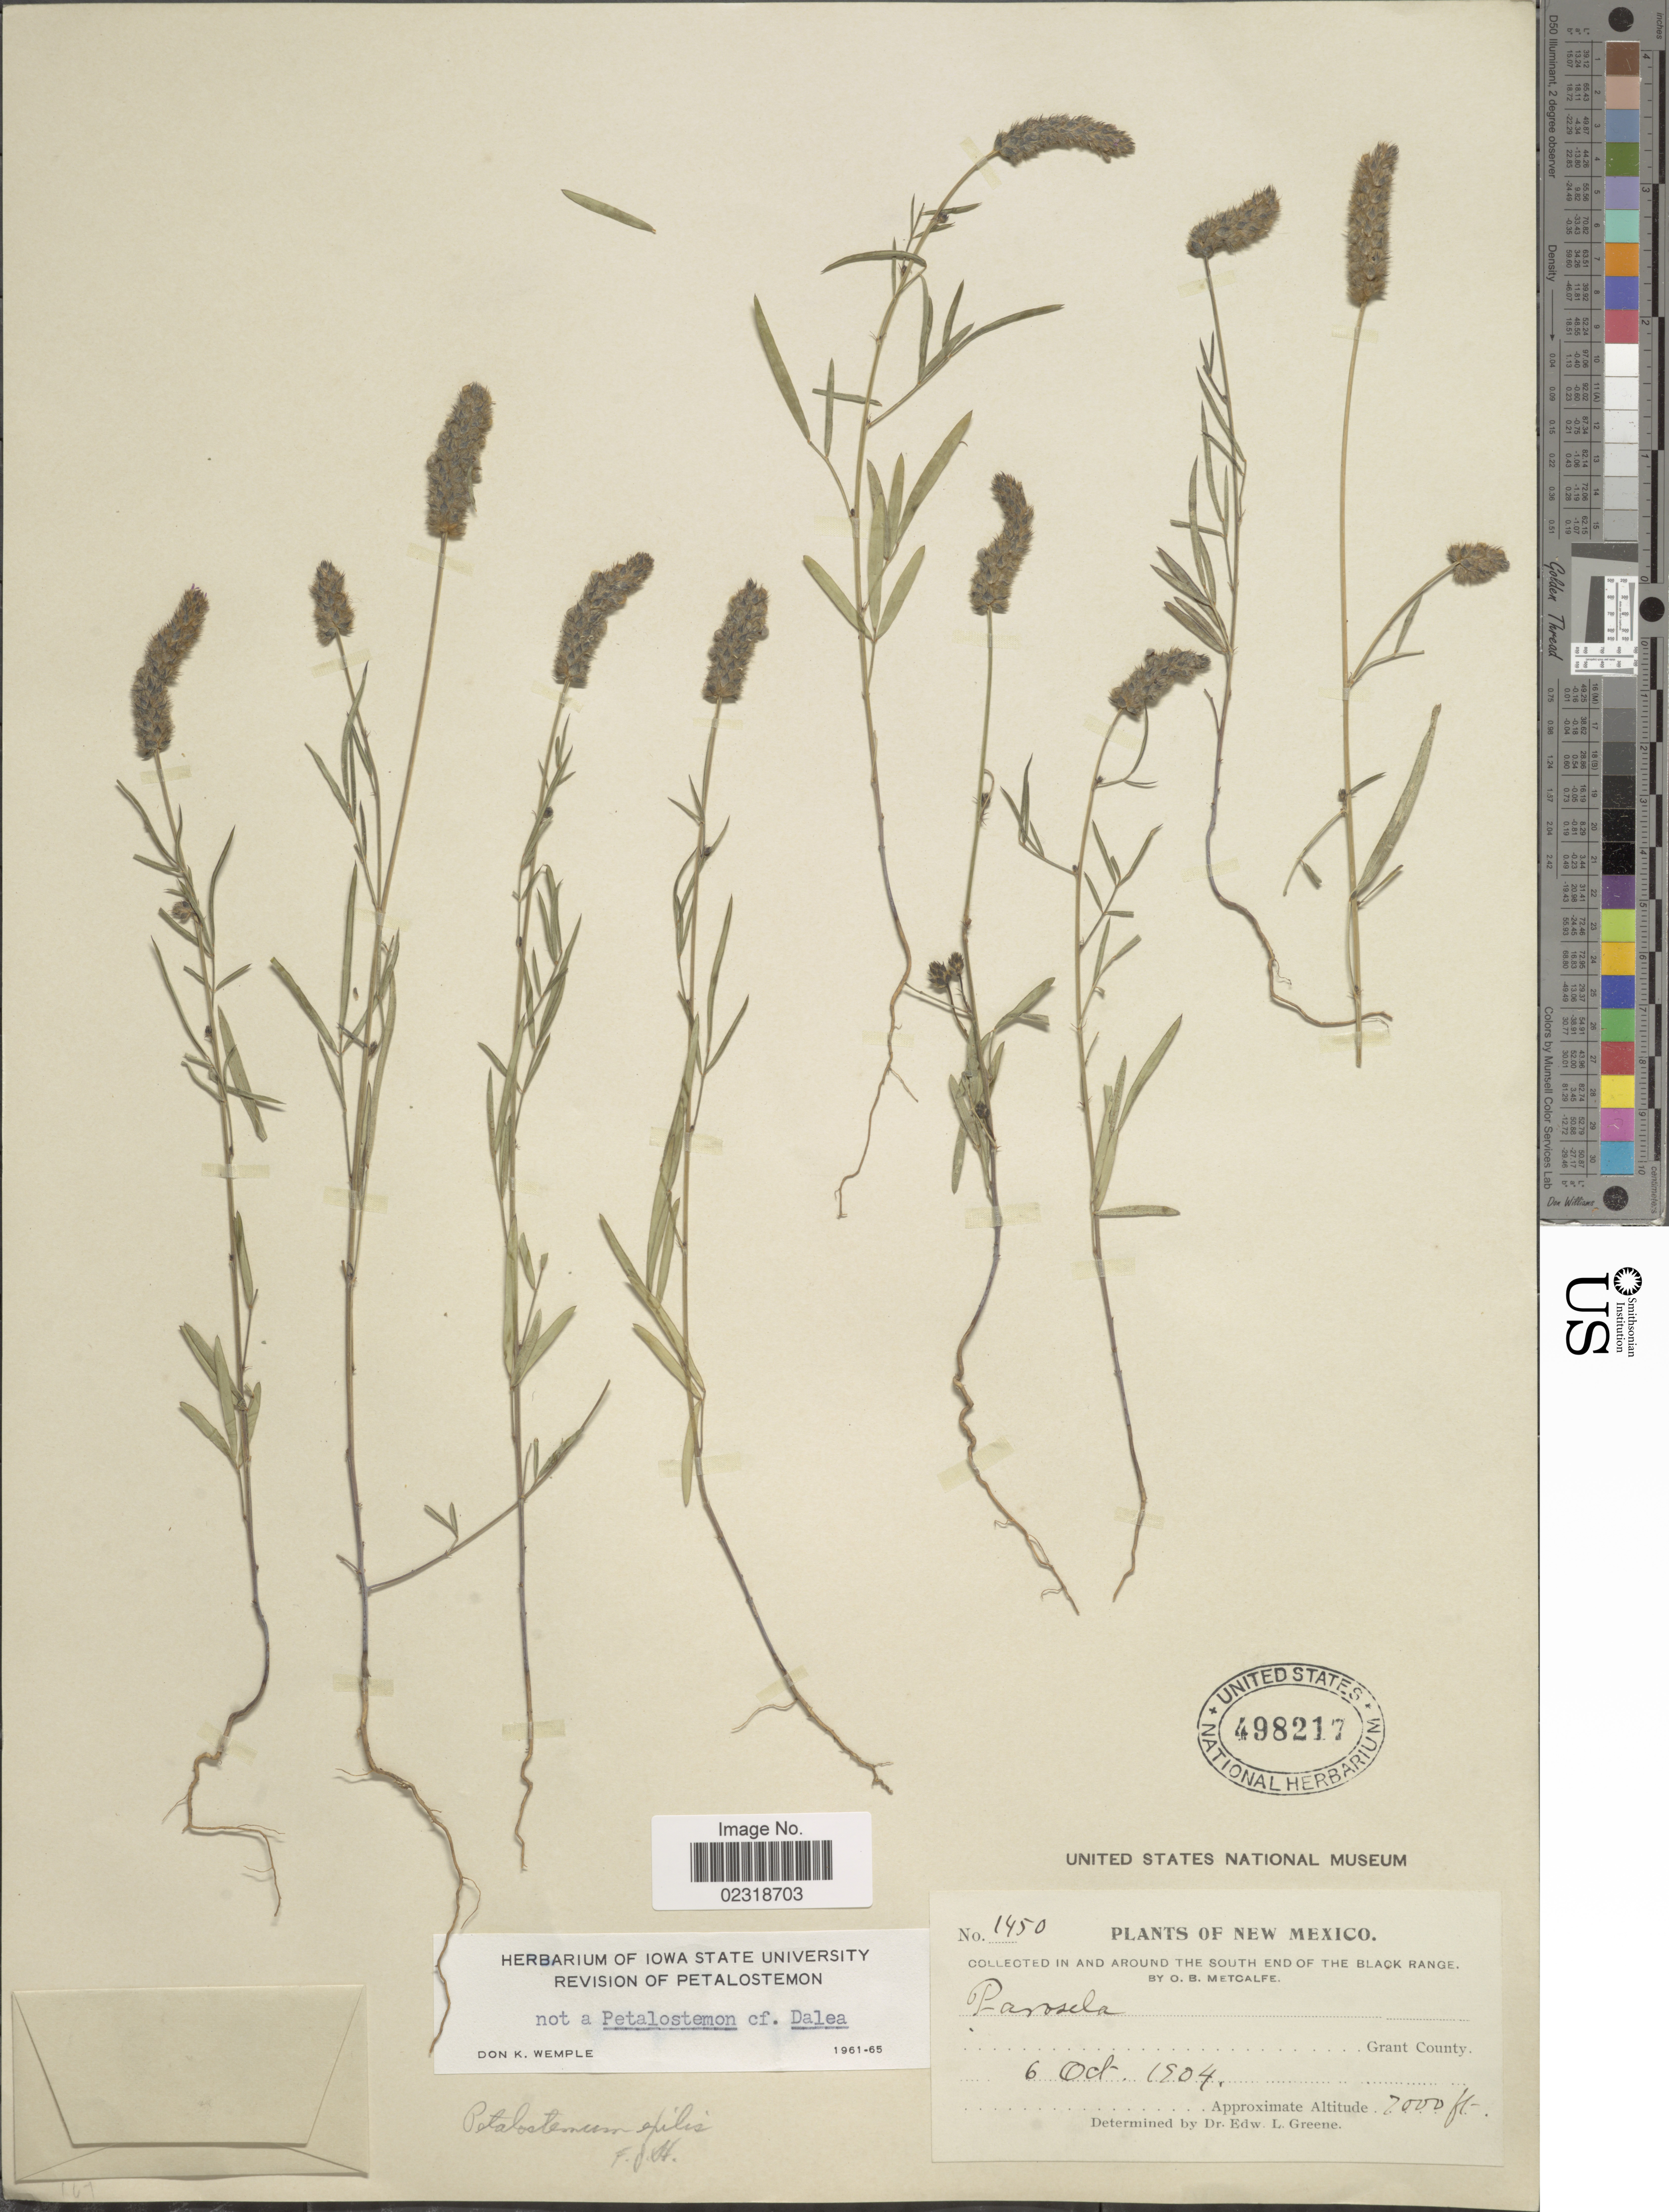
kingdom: Plantae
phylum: Tracheophyta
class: Magnoliopsida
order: Fabales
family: Fabaceae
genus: Dalea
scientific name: Dalea sp.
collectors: O. B. Metcalfe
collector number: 1450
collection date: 1904-10-06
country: United States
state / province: New Mexico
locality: In and around the South end of the Black Range, Grant County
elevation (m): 2134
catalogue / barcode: US 498217